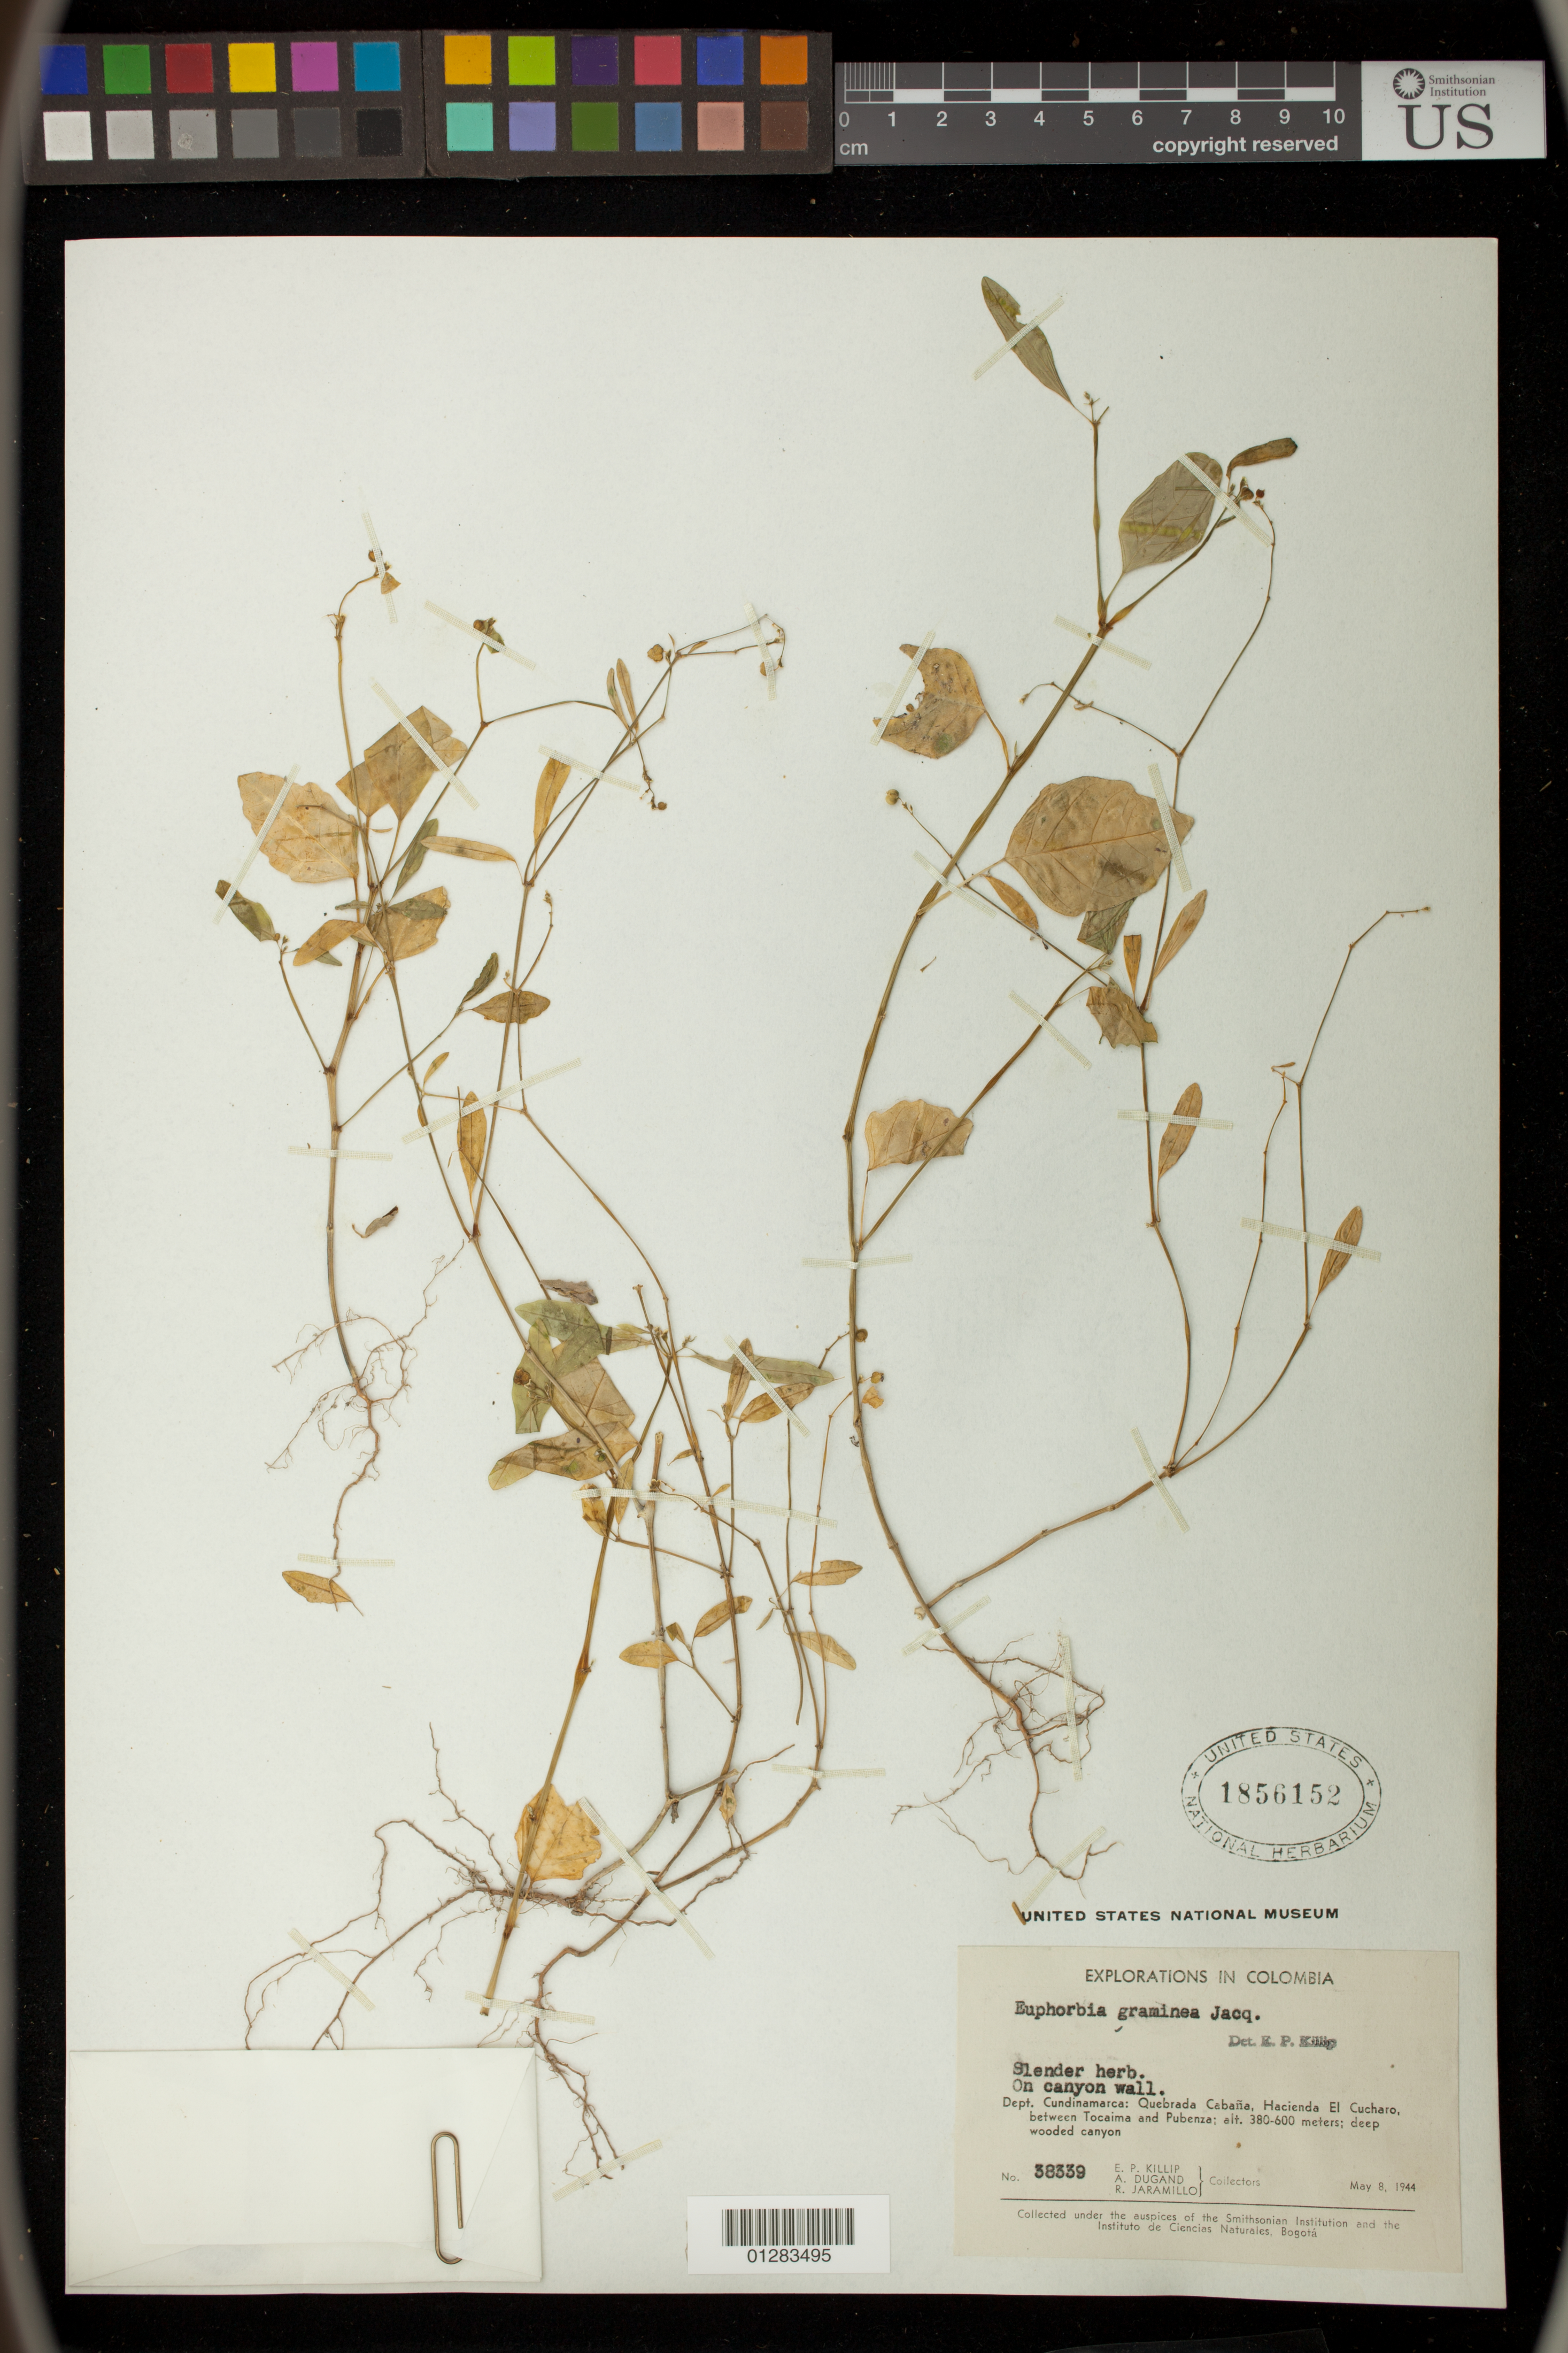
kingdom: Plantae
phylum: Tracheophyta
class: Magnoliopsida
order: Malpighiales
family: Euphorbiaceae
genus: Euphorbia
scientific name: Euphorbia graminea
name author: Jacq.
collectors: E. P. Killip, A. Dugand & R. Jaramillo M.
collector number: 38339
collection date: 1944-05-08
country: Colombia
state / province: Cundinamarca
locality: Quebrada Cabaña, Hacienda El Cucharo, between Tocaima and Pubenza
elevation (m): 380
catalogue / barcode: US 1856152